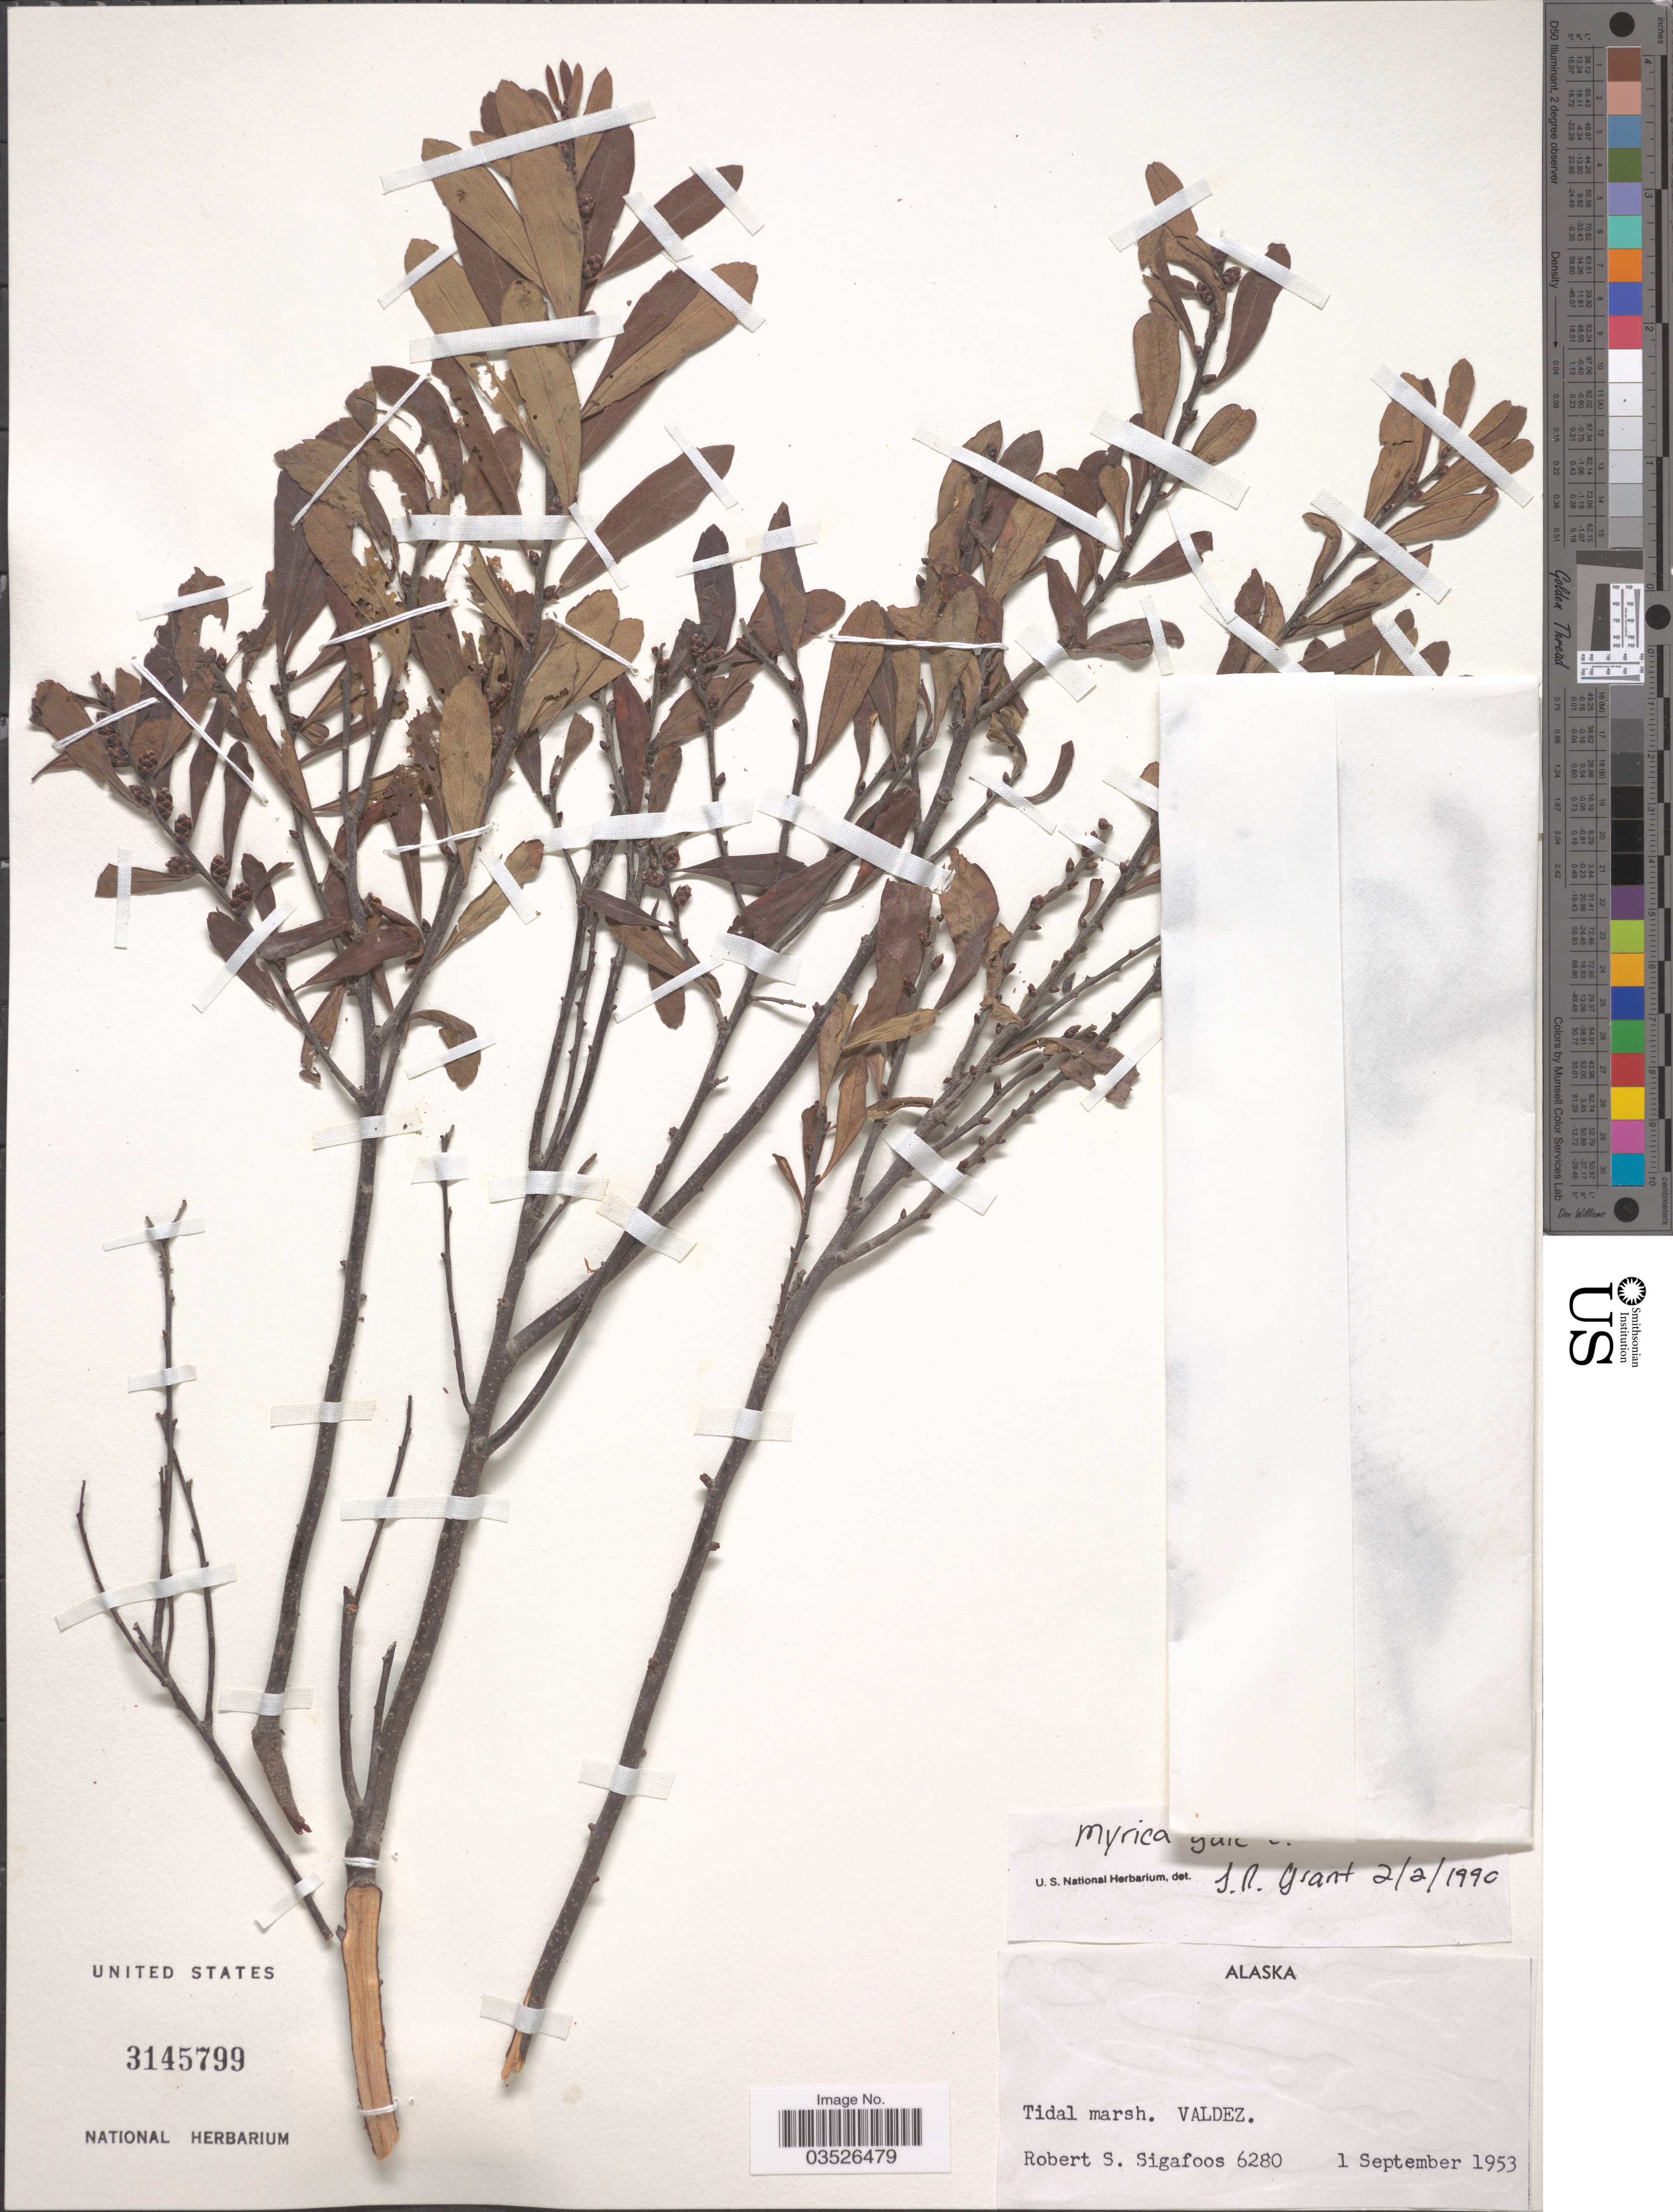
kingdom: Plantae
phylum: Tracheophyta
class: Magnoliopsida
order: Fagales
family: Myricaceae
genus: Myrica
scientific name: Myrica gale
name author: L.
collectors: R. Sigafoos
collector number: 6280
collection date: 1953-09-01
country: United States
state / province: Alaska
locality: Tidal marsh. Valdez.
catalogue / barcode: US 3145799